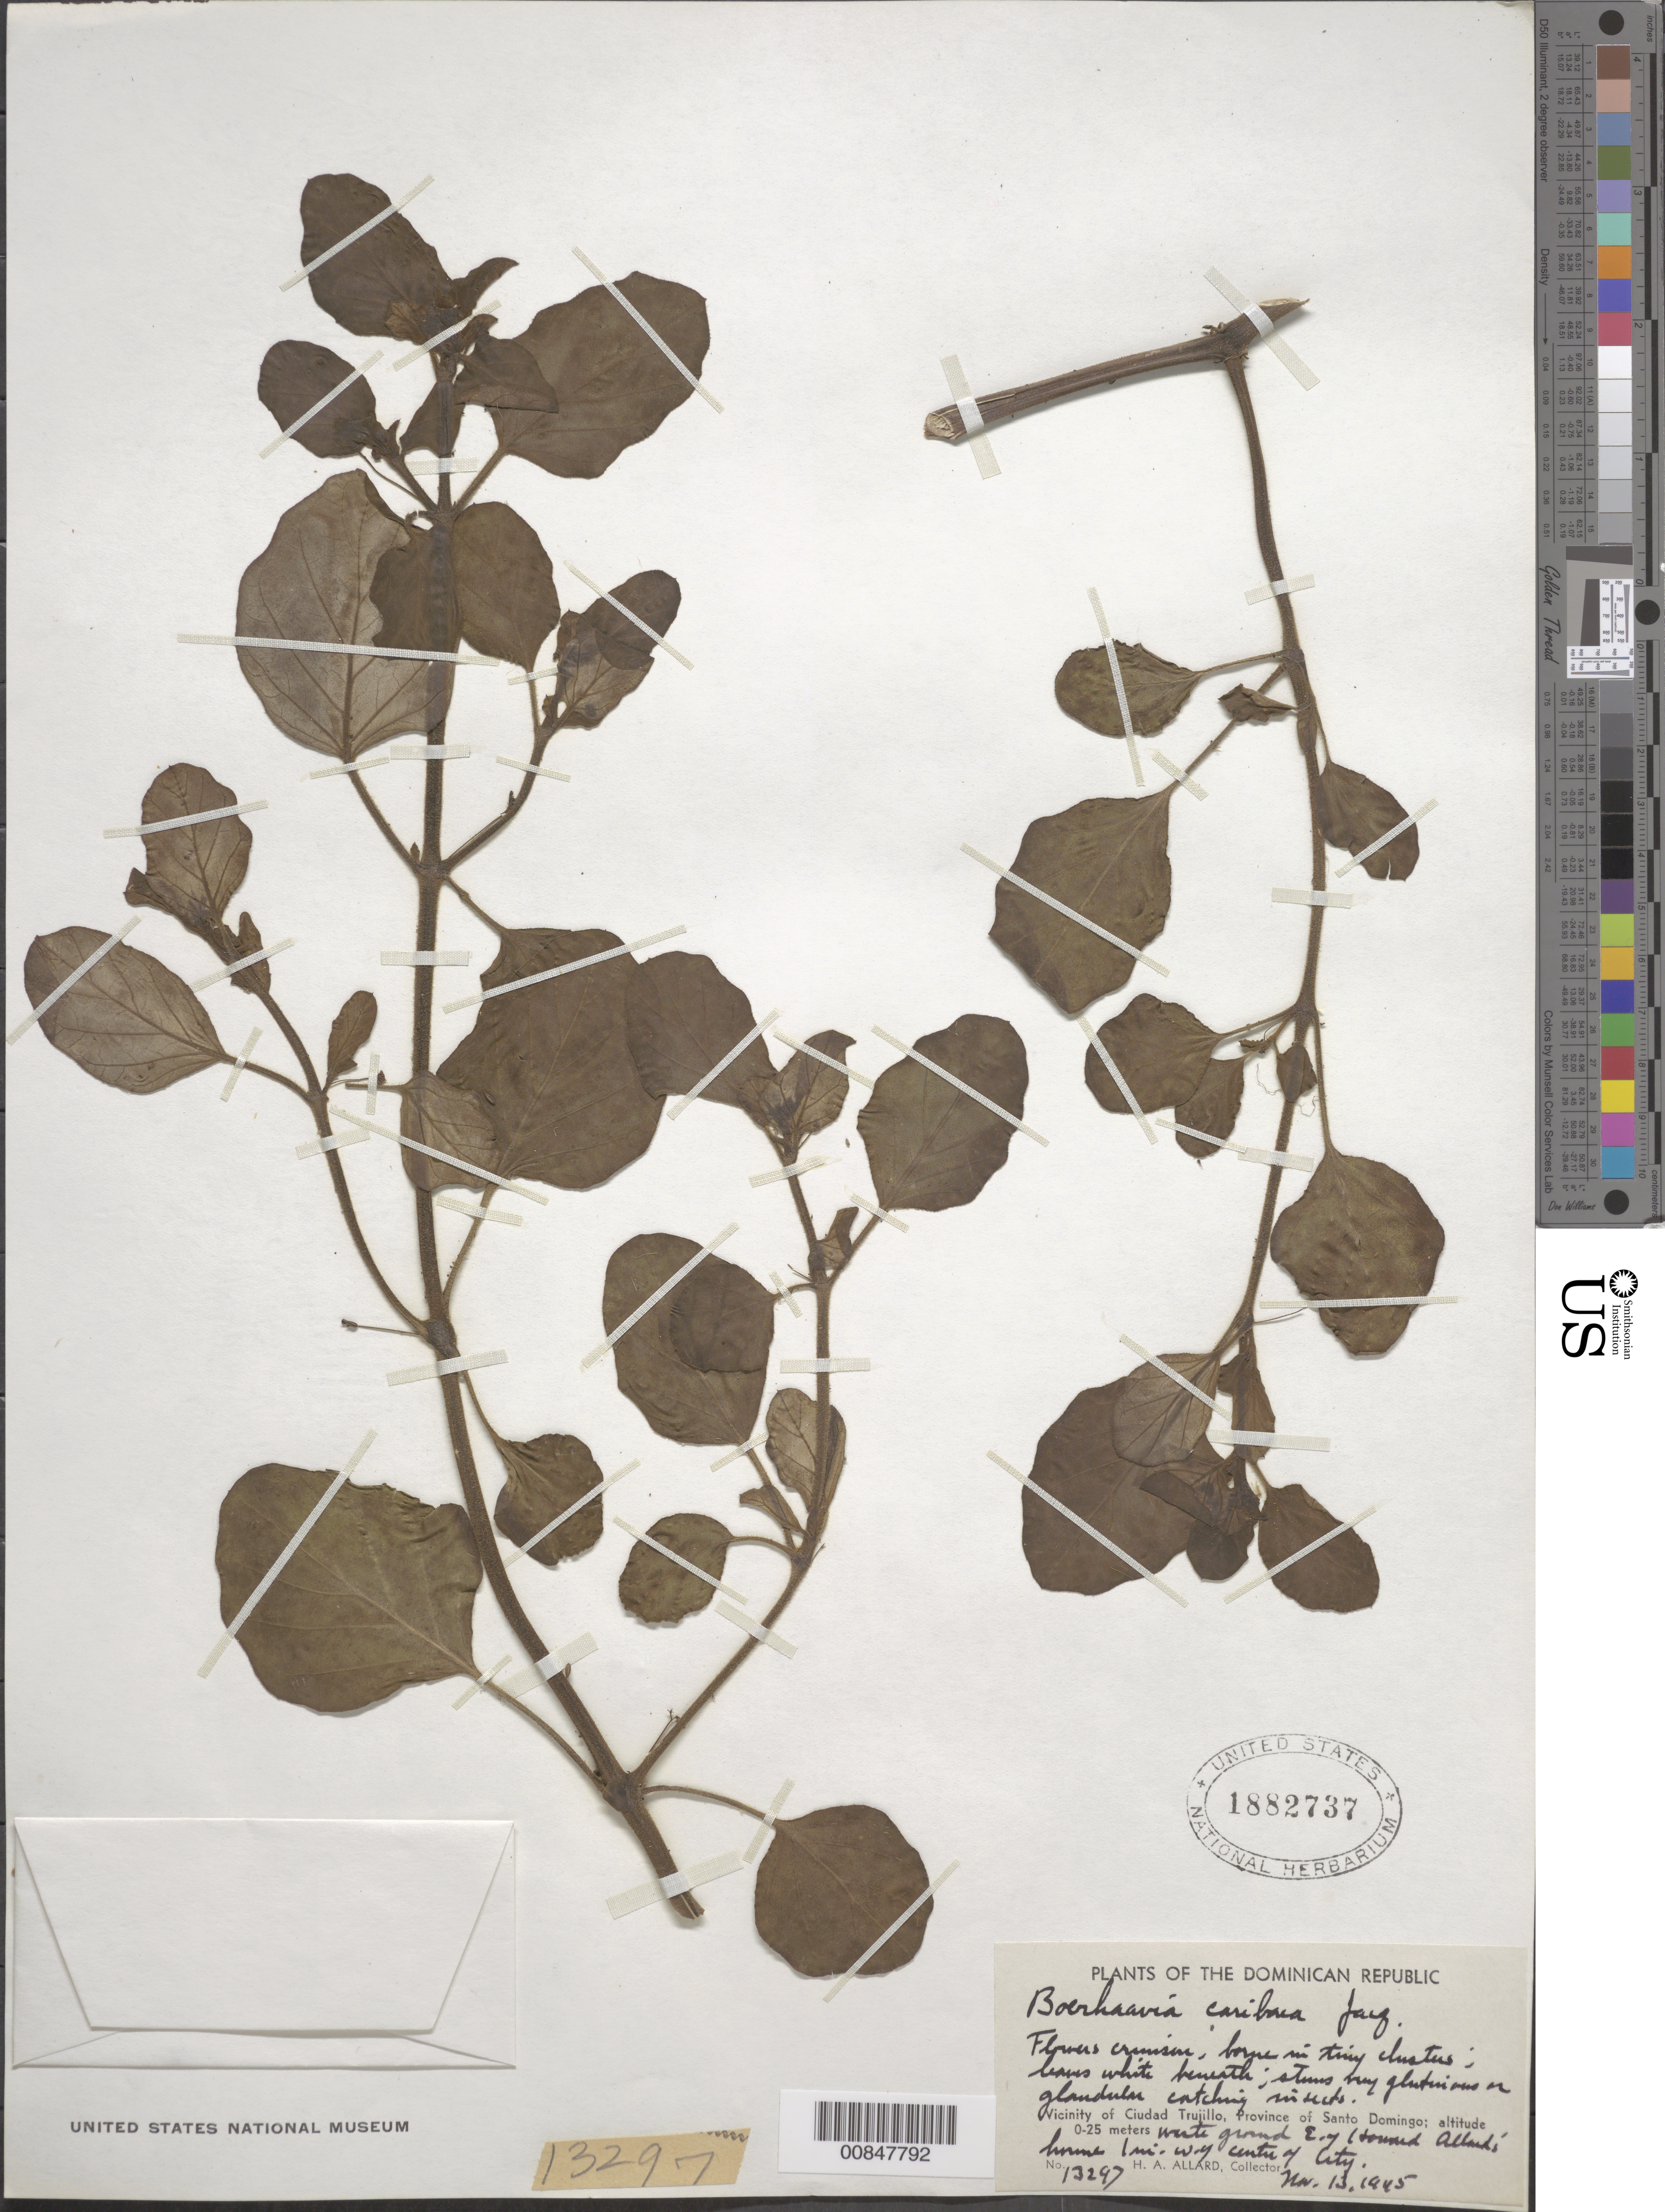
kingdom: Plantae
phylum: Tracheophyta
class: Magnoliopsida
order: Caryophyllales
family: Nyctaginaceae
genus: Boerhavia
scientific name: Boerhavia coccinea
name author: Mill.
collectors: H. A. Allard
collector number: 13297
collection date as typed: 13 Nov 1945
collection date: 1945-11-13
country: Dominican Republic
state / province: Distrito Nacional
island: Hispaniola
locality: Vicinity of Ciudad Trujillo, Province of Santo Domingo (obsolete). E of Howard Allard's home, 1 mi W of center of city.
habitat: Waste ground.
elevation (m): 0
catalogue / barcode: US 1882737